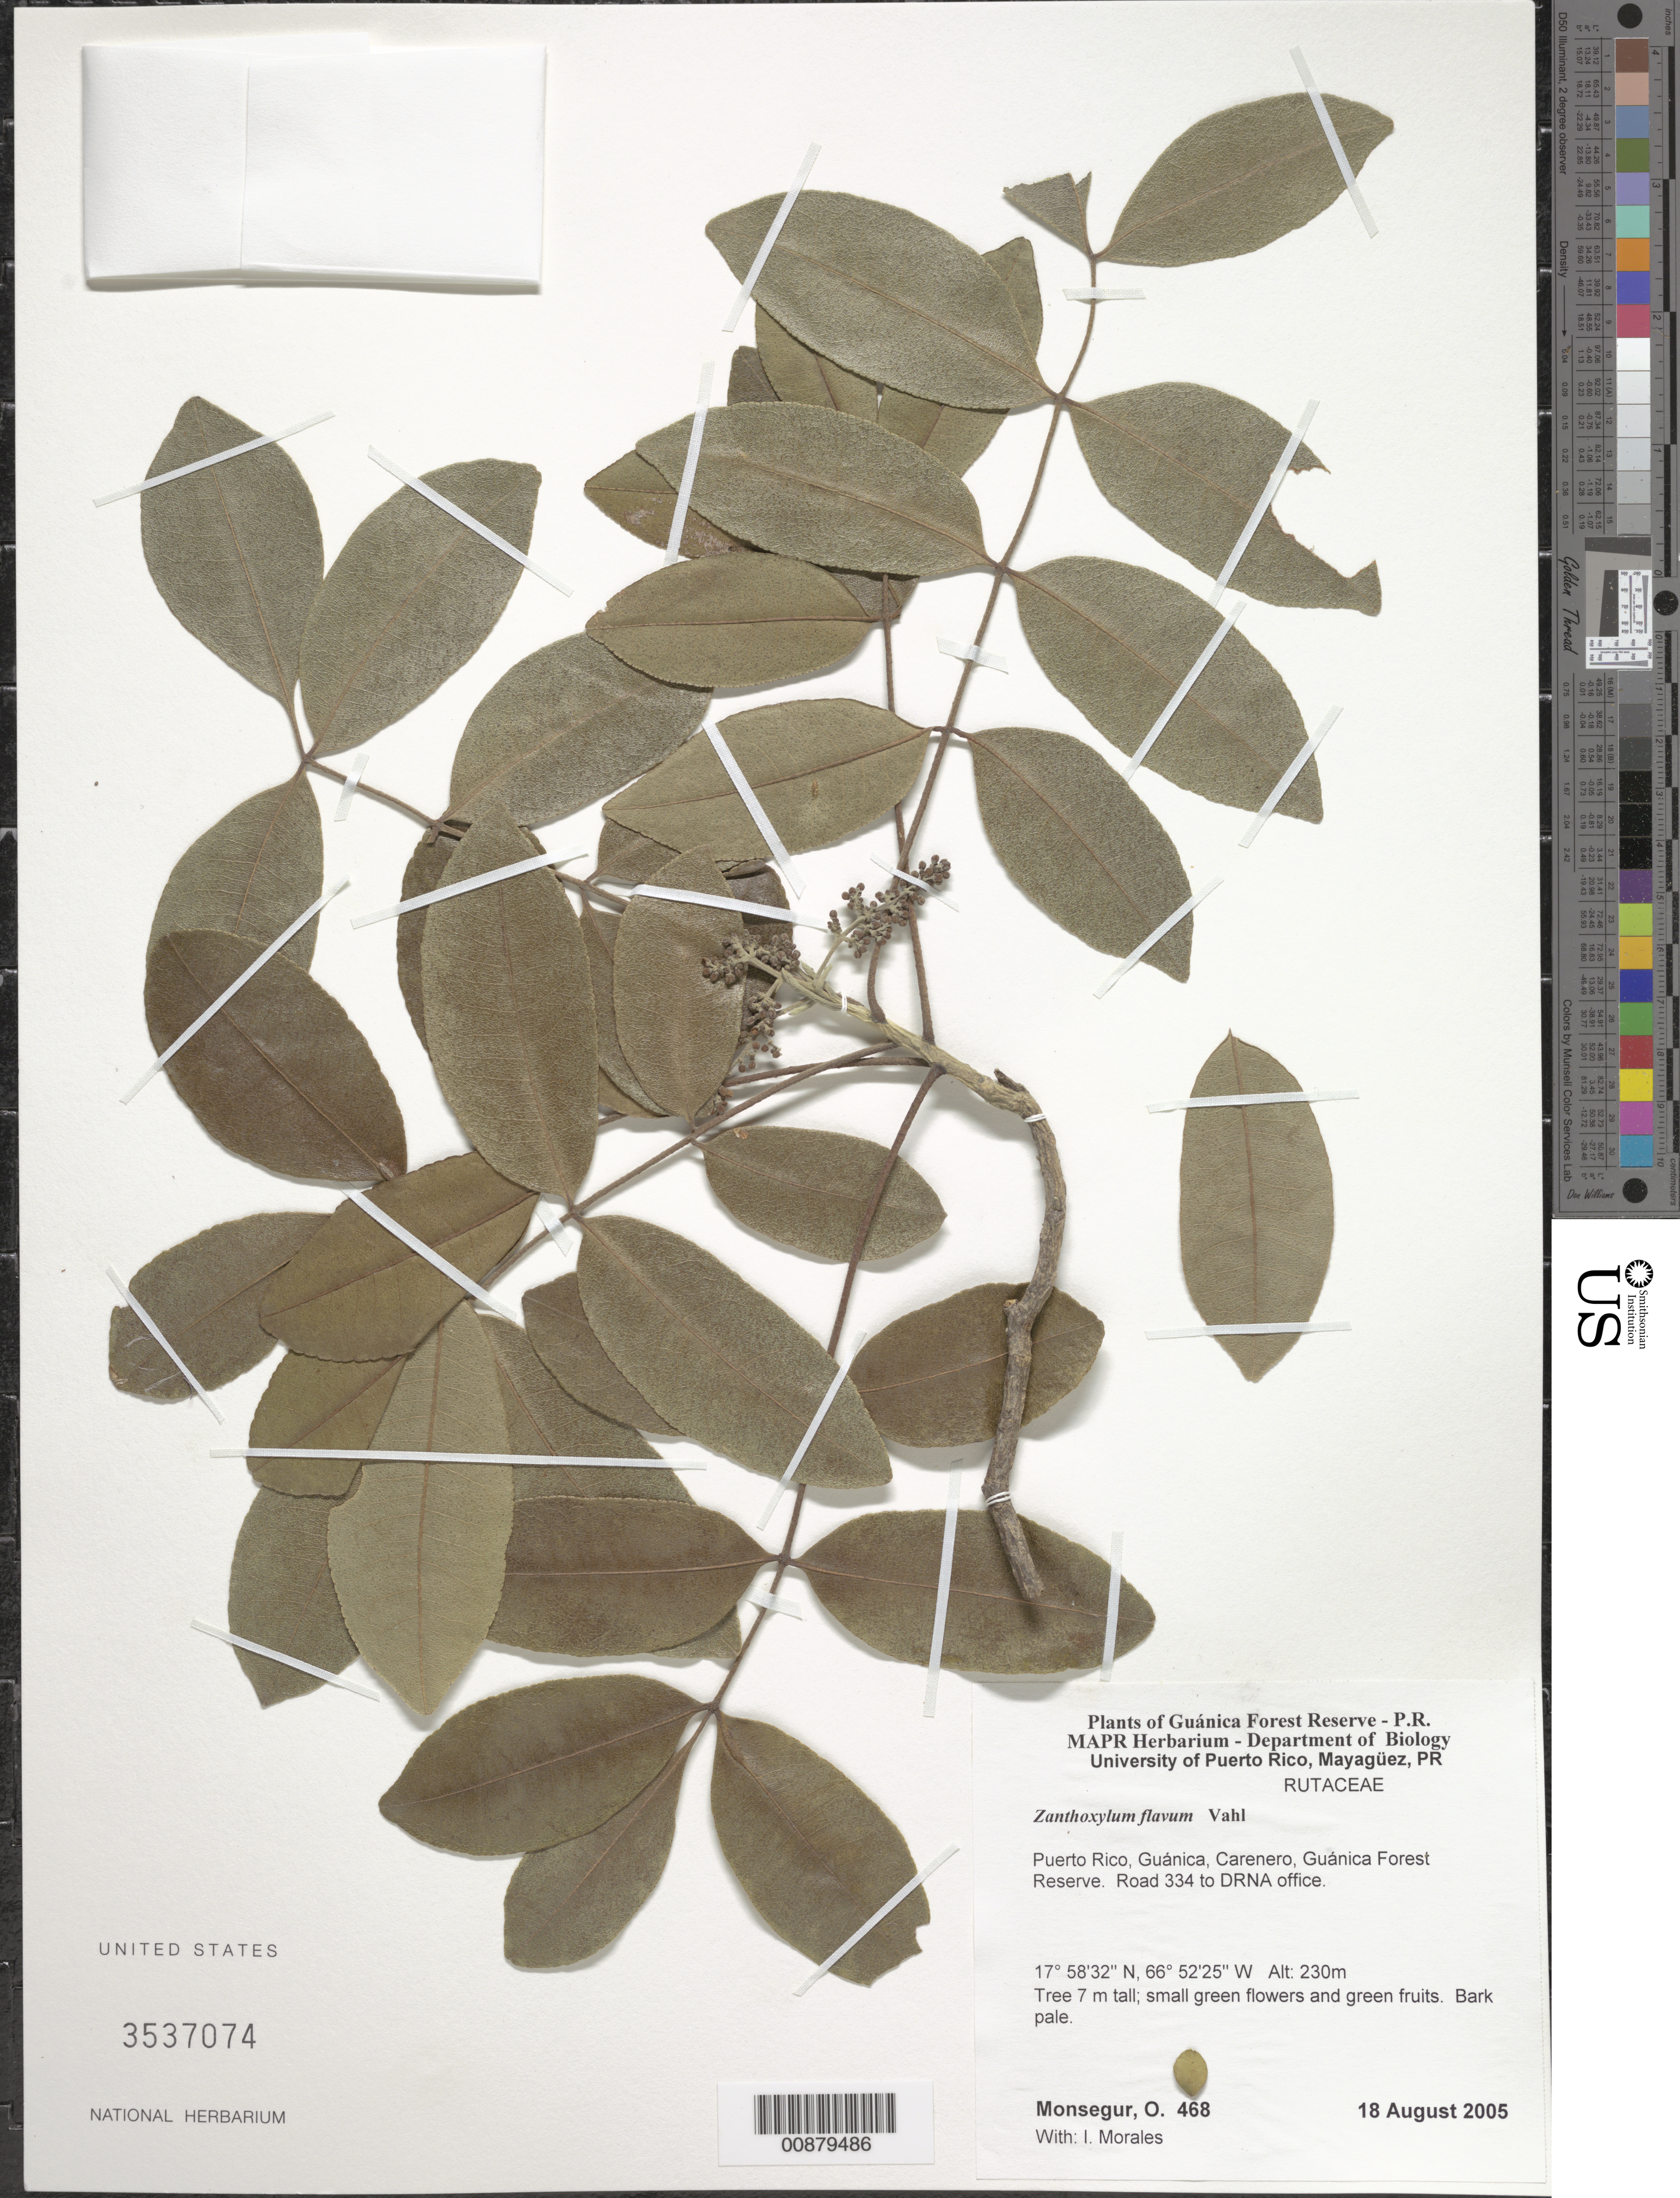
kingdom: Plantae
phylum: Tracheophyta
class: Magnoliopsida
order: Sapindales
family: Rutaceae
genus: Zanthoxylum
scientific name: Zanthoxylum flavum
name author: Vahl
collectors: O. Monsegur & I. Morales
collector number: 468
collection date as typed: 18 Aug 2005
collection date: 2005-08-18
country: Puerto Rico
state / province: Guánica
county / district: Carenero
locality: Guánica Forest Reserve. Road 334 to DRNA office.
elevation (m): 230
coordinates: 17.58324, 66.52251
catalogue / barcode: US 3537074